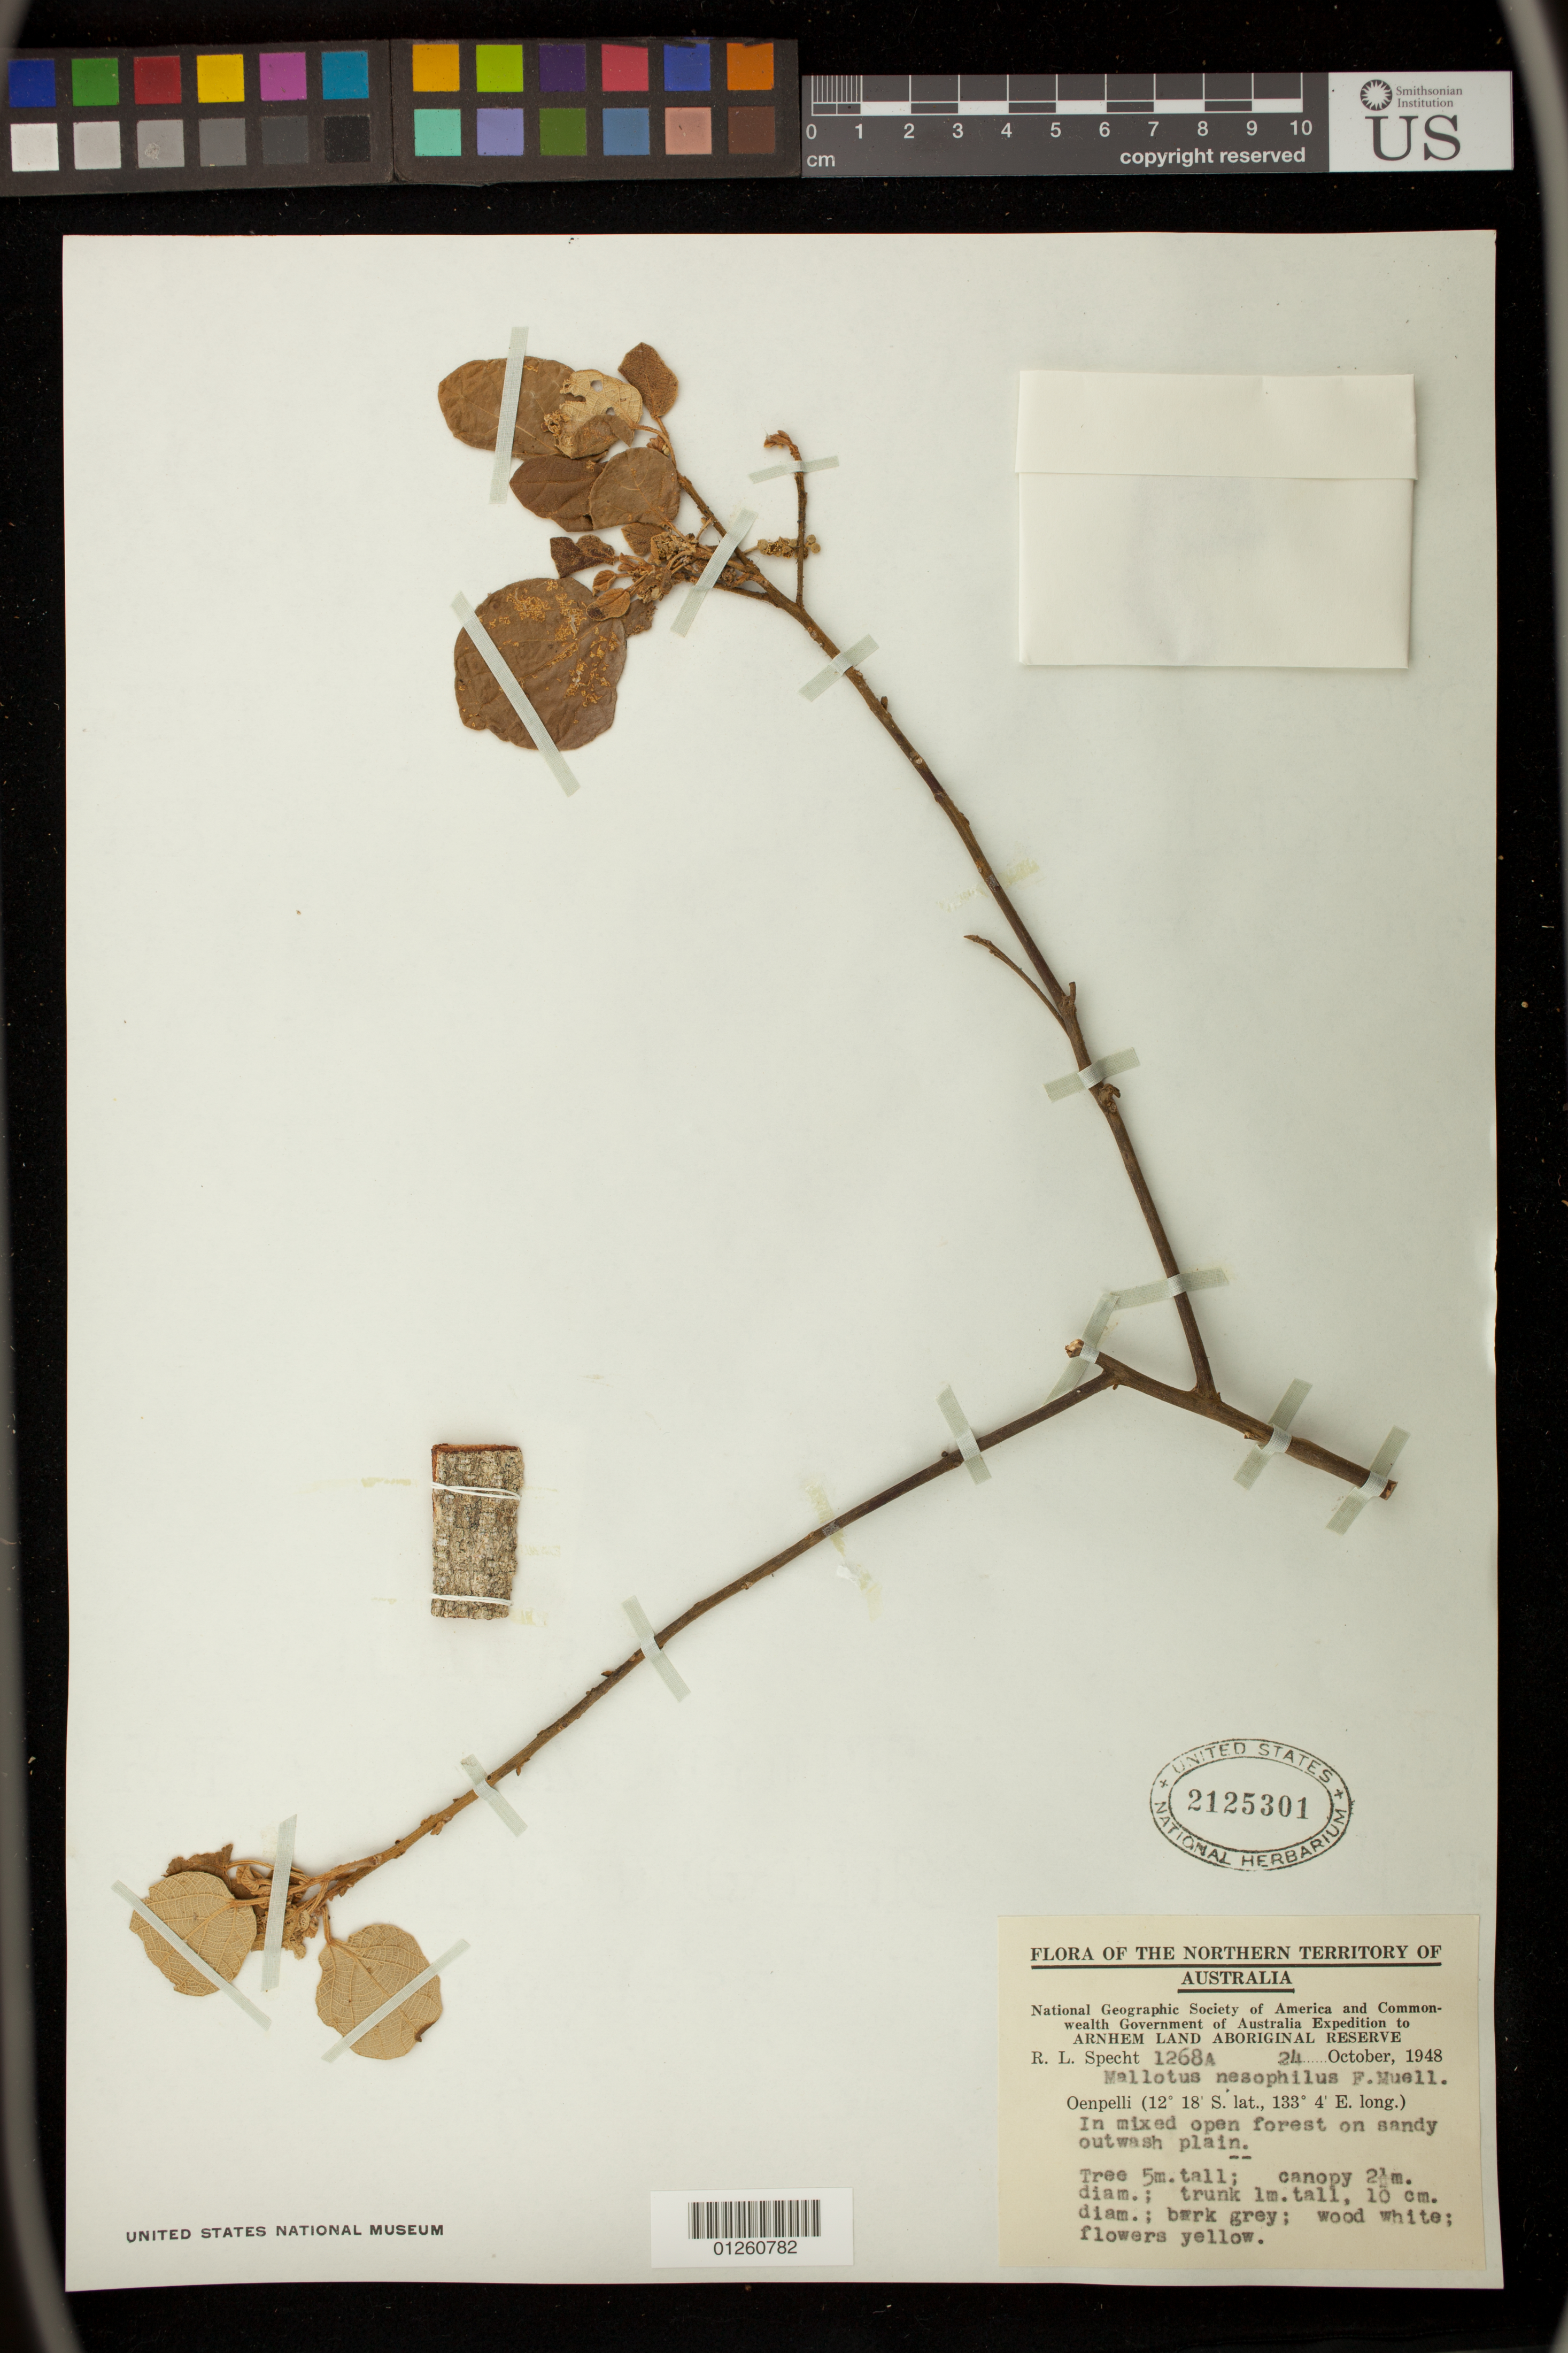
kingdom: Plantae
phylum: Tracheophyta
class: Magnoliopsida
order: Malpighiales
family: Euphorbiaceae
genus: Mallotus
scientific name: Mallotus nesophilus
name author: Müll. Arg.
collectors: R. L. Specht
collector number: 1268A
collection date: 1948-10-24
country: Australia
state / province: Northern Territory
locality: Oenpelli, in mixed open forest on sandy outwash plain.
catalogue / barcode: US 2125301